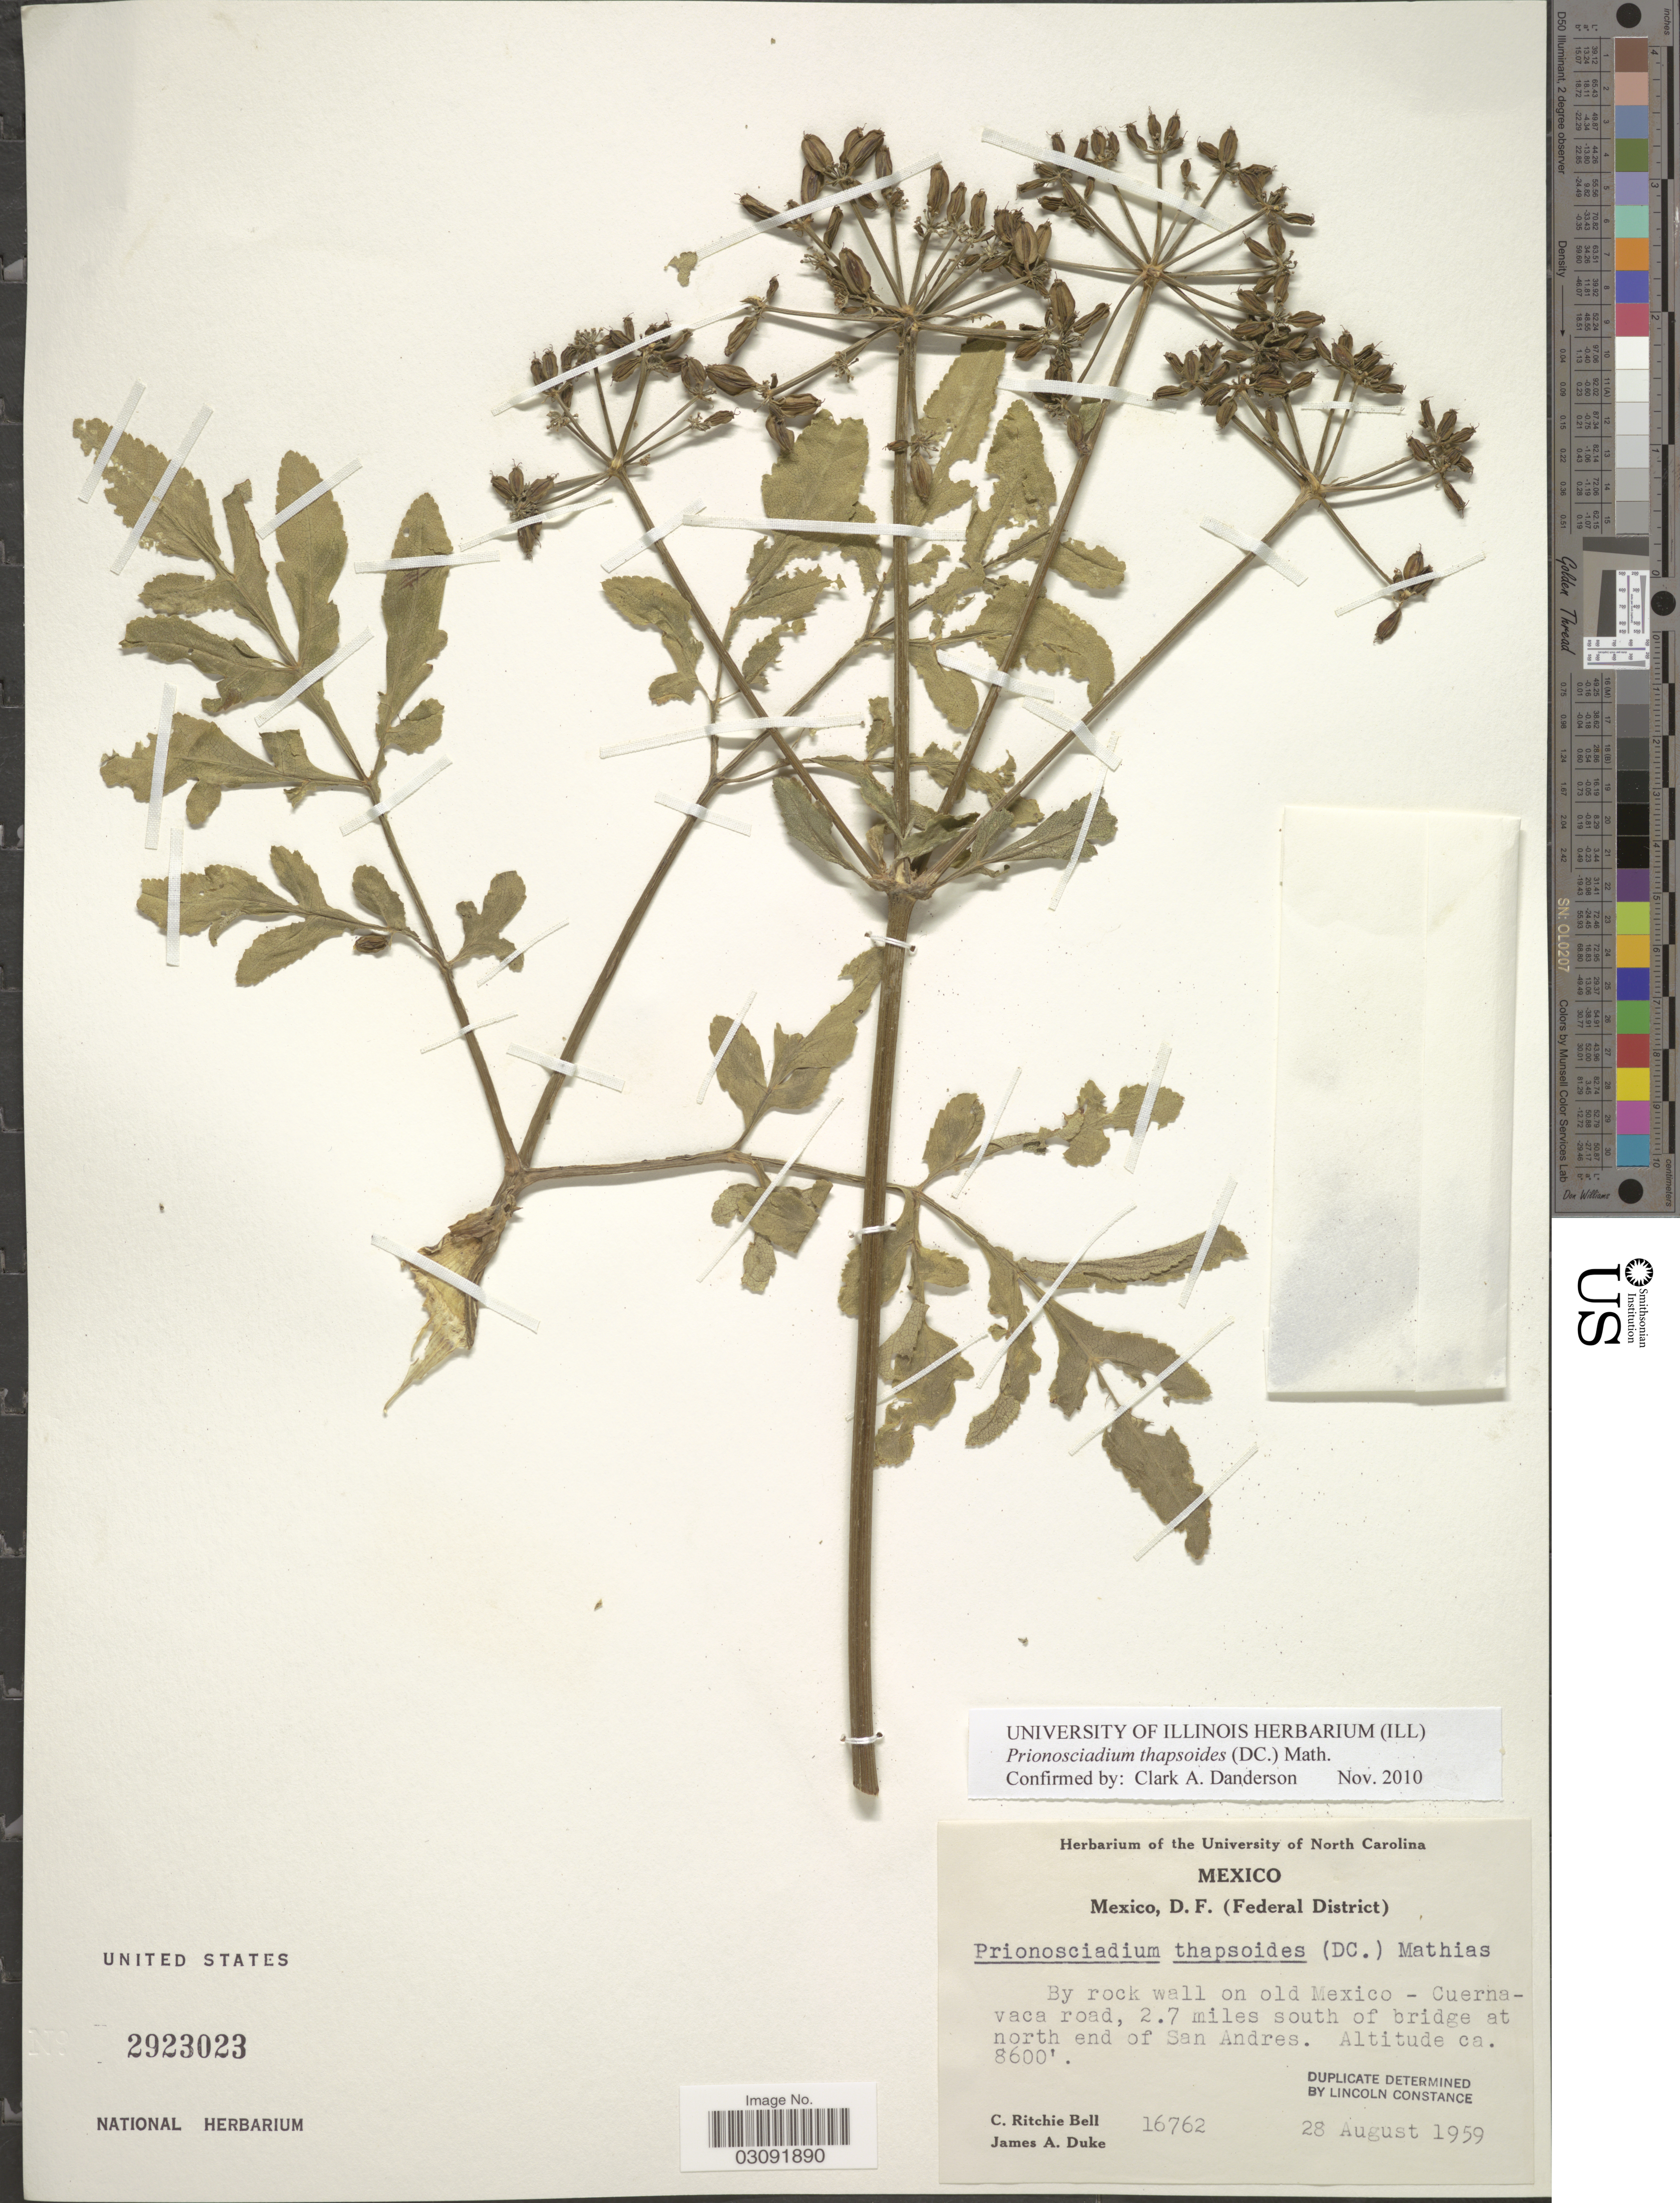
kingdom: Plantae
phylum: Tracheophyta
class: Magnoliopsida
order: Apiales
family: Apiaceae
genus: Prionosciadium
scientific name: Prionosciadium thapsoides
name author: (DC.)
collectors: C. R. Bell & J. A. Duke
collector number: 16762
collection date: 1959-08-28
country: Mexico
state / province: Distrito Federal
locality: D. F. (Federal District). By rock wall on old Mexico - Cuernavaca road, 2.7 miles south of bridge at north end of San Andres.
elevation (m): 2621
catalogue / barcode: US 2923023